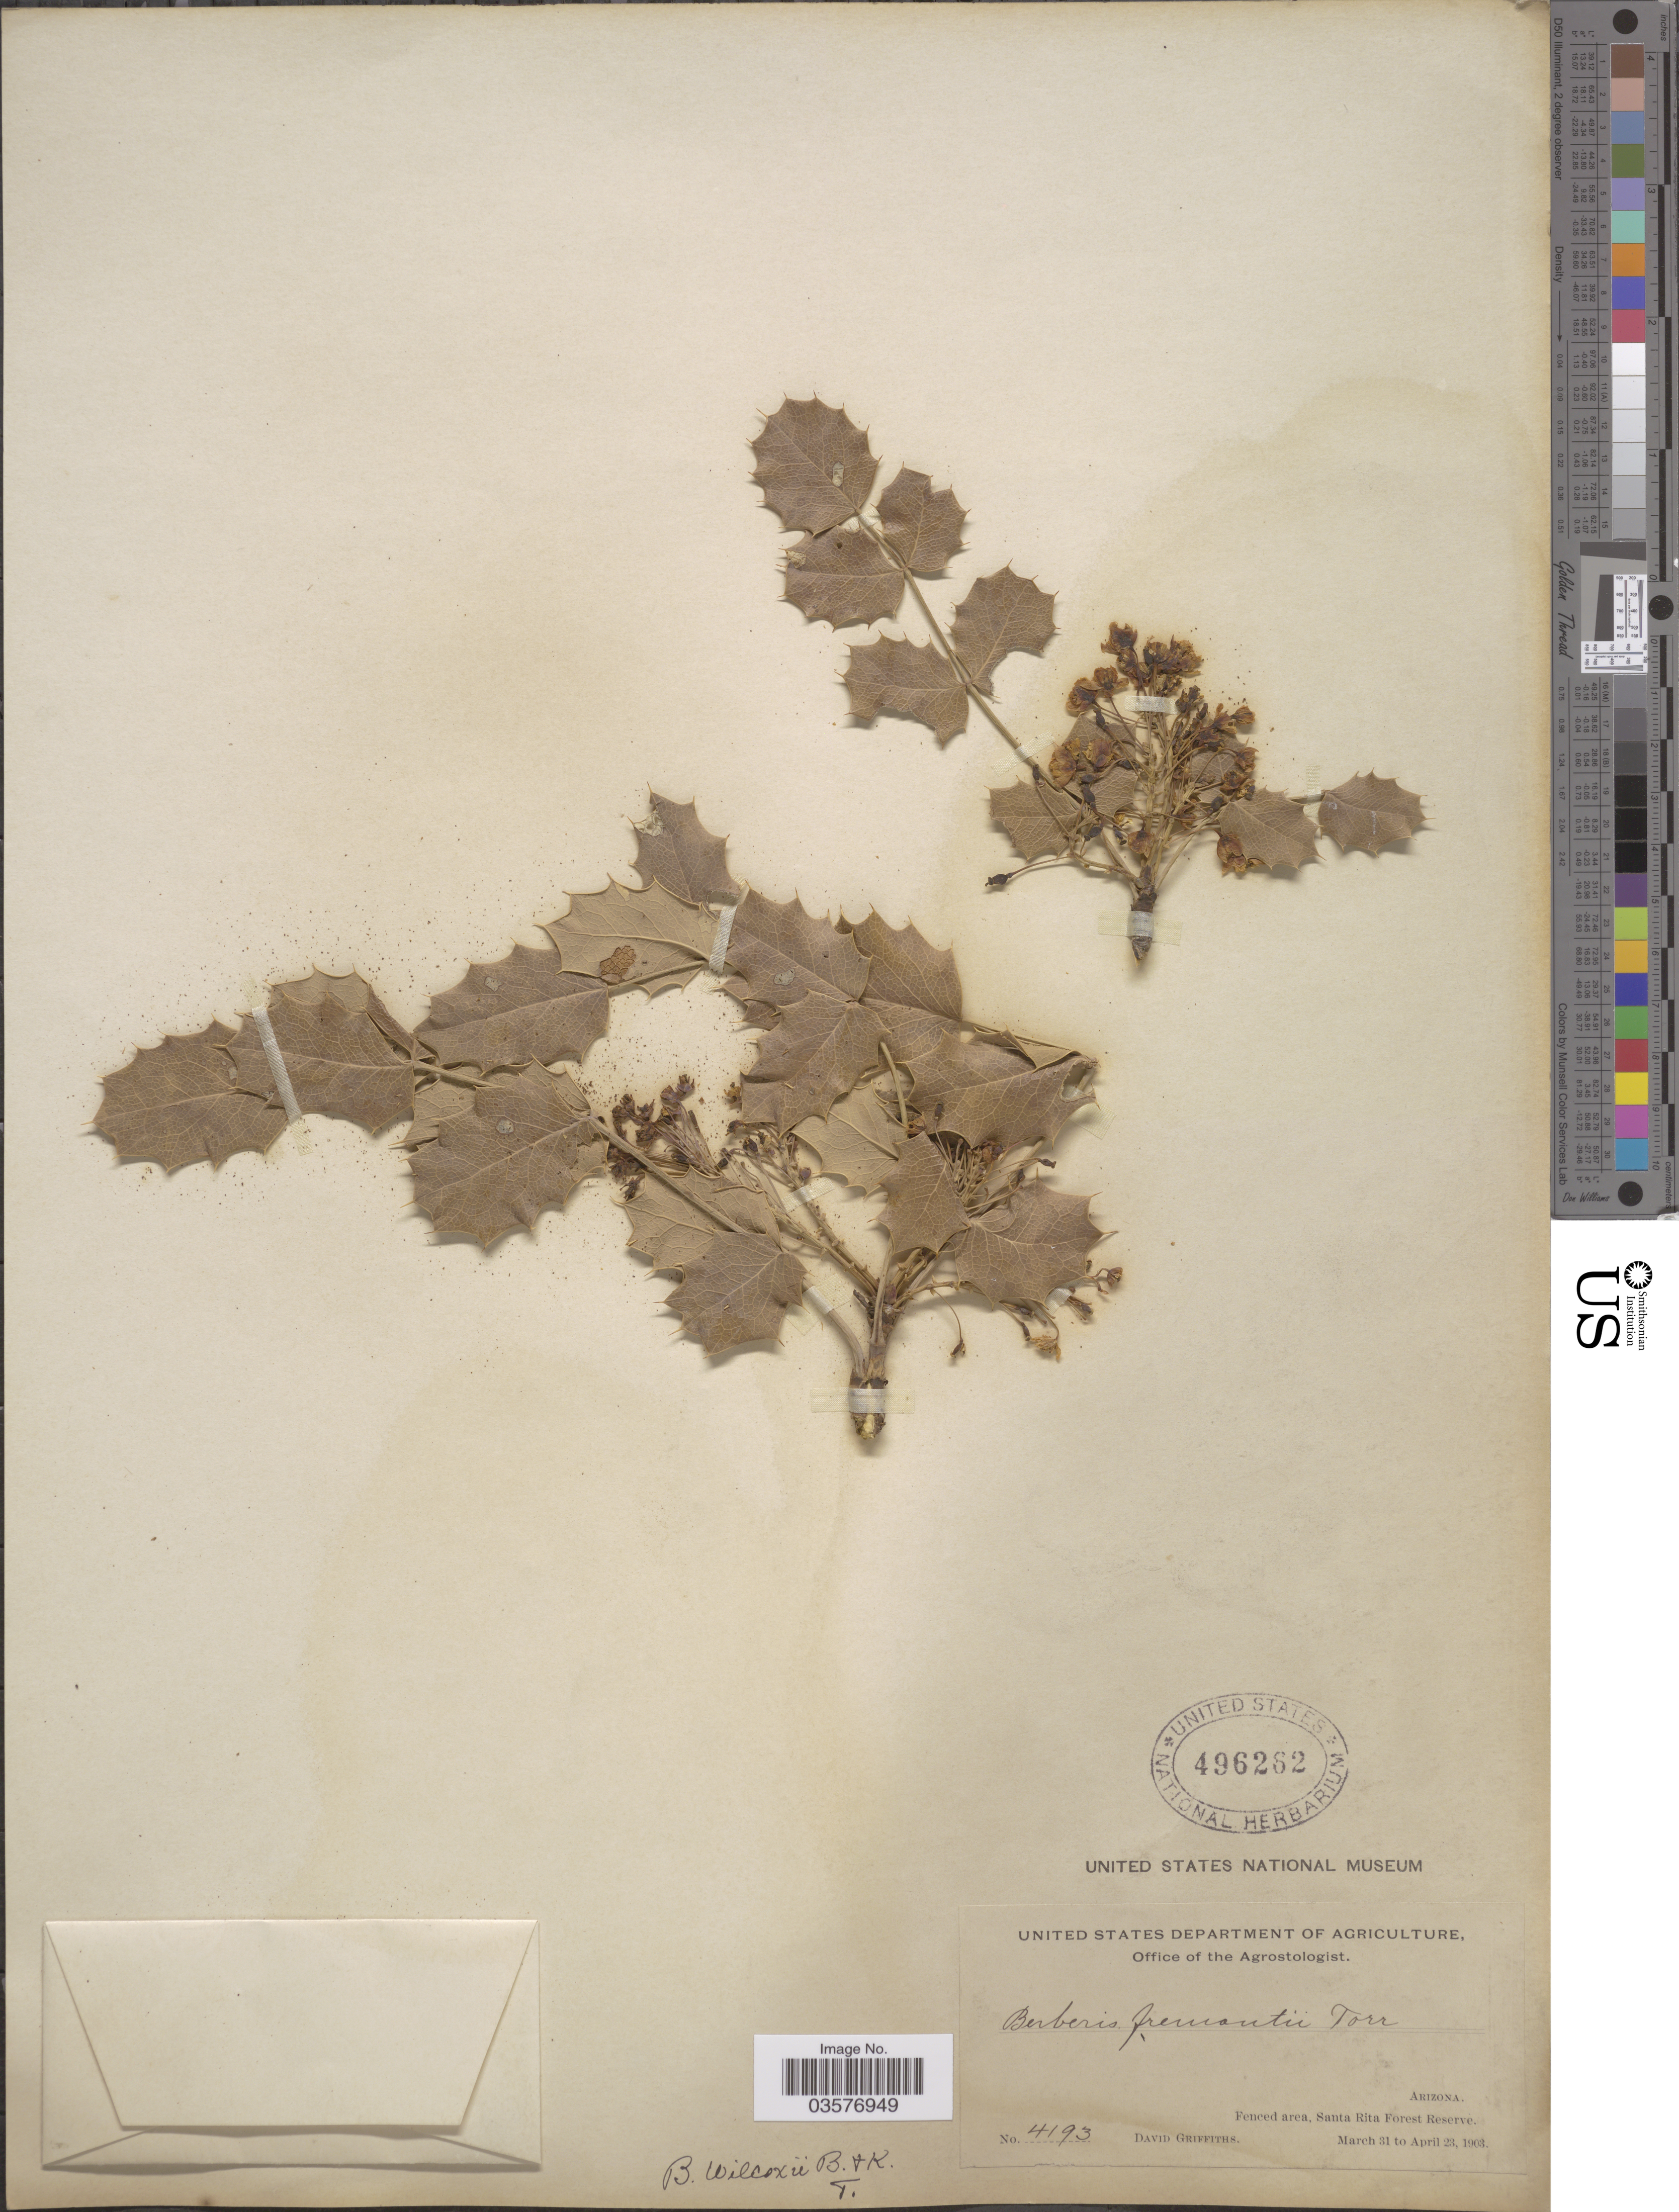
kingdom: Plantae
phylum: Tracheophyta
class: Magnoliopsida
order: Ranunculales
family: Berberidaceae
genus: Mahonia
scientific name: Mahonia wilcoxii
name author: (Kearney) Rehder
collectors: D. Griffiths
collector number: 4193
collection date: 1903-03-31/1903-04-23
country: United States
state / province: Arizona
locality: Fenced area, Santa Rita Forest Reserve.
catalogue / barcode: US 496262